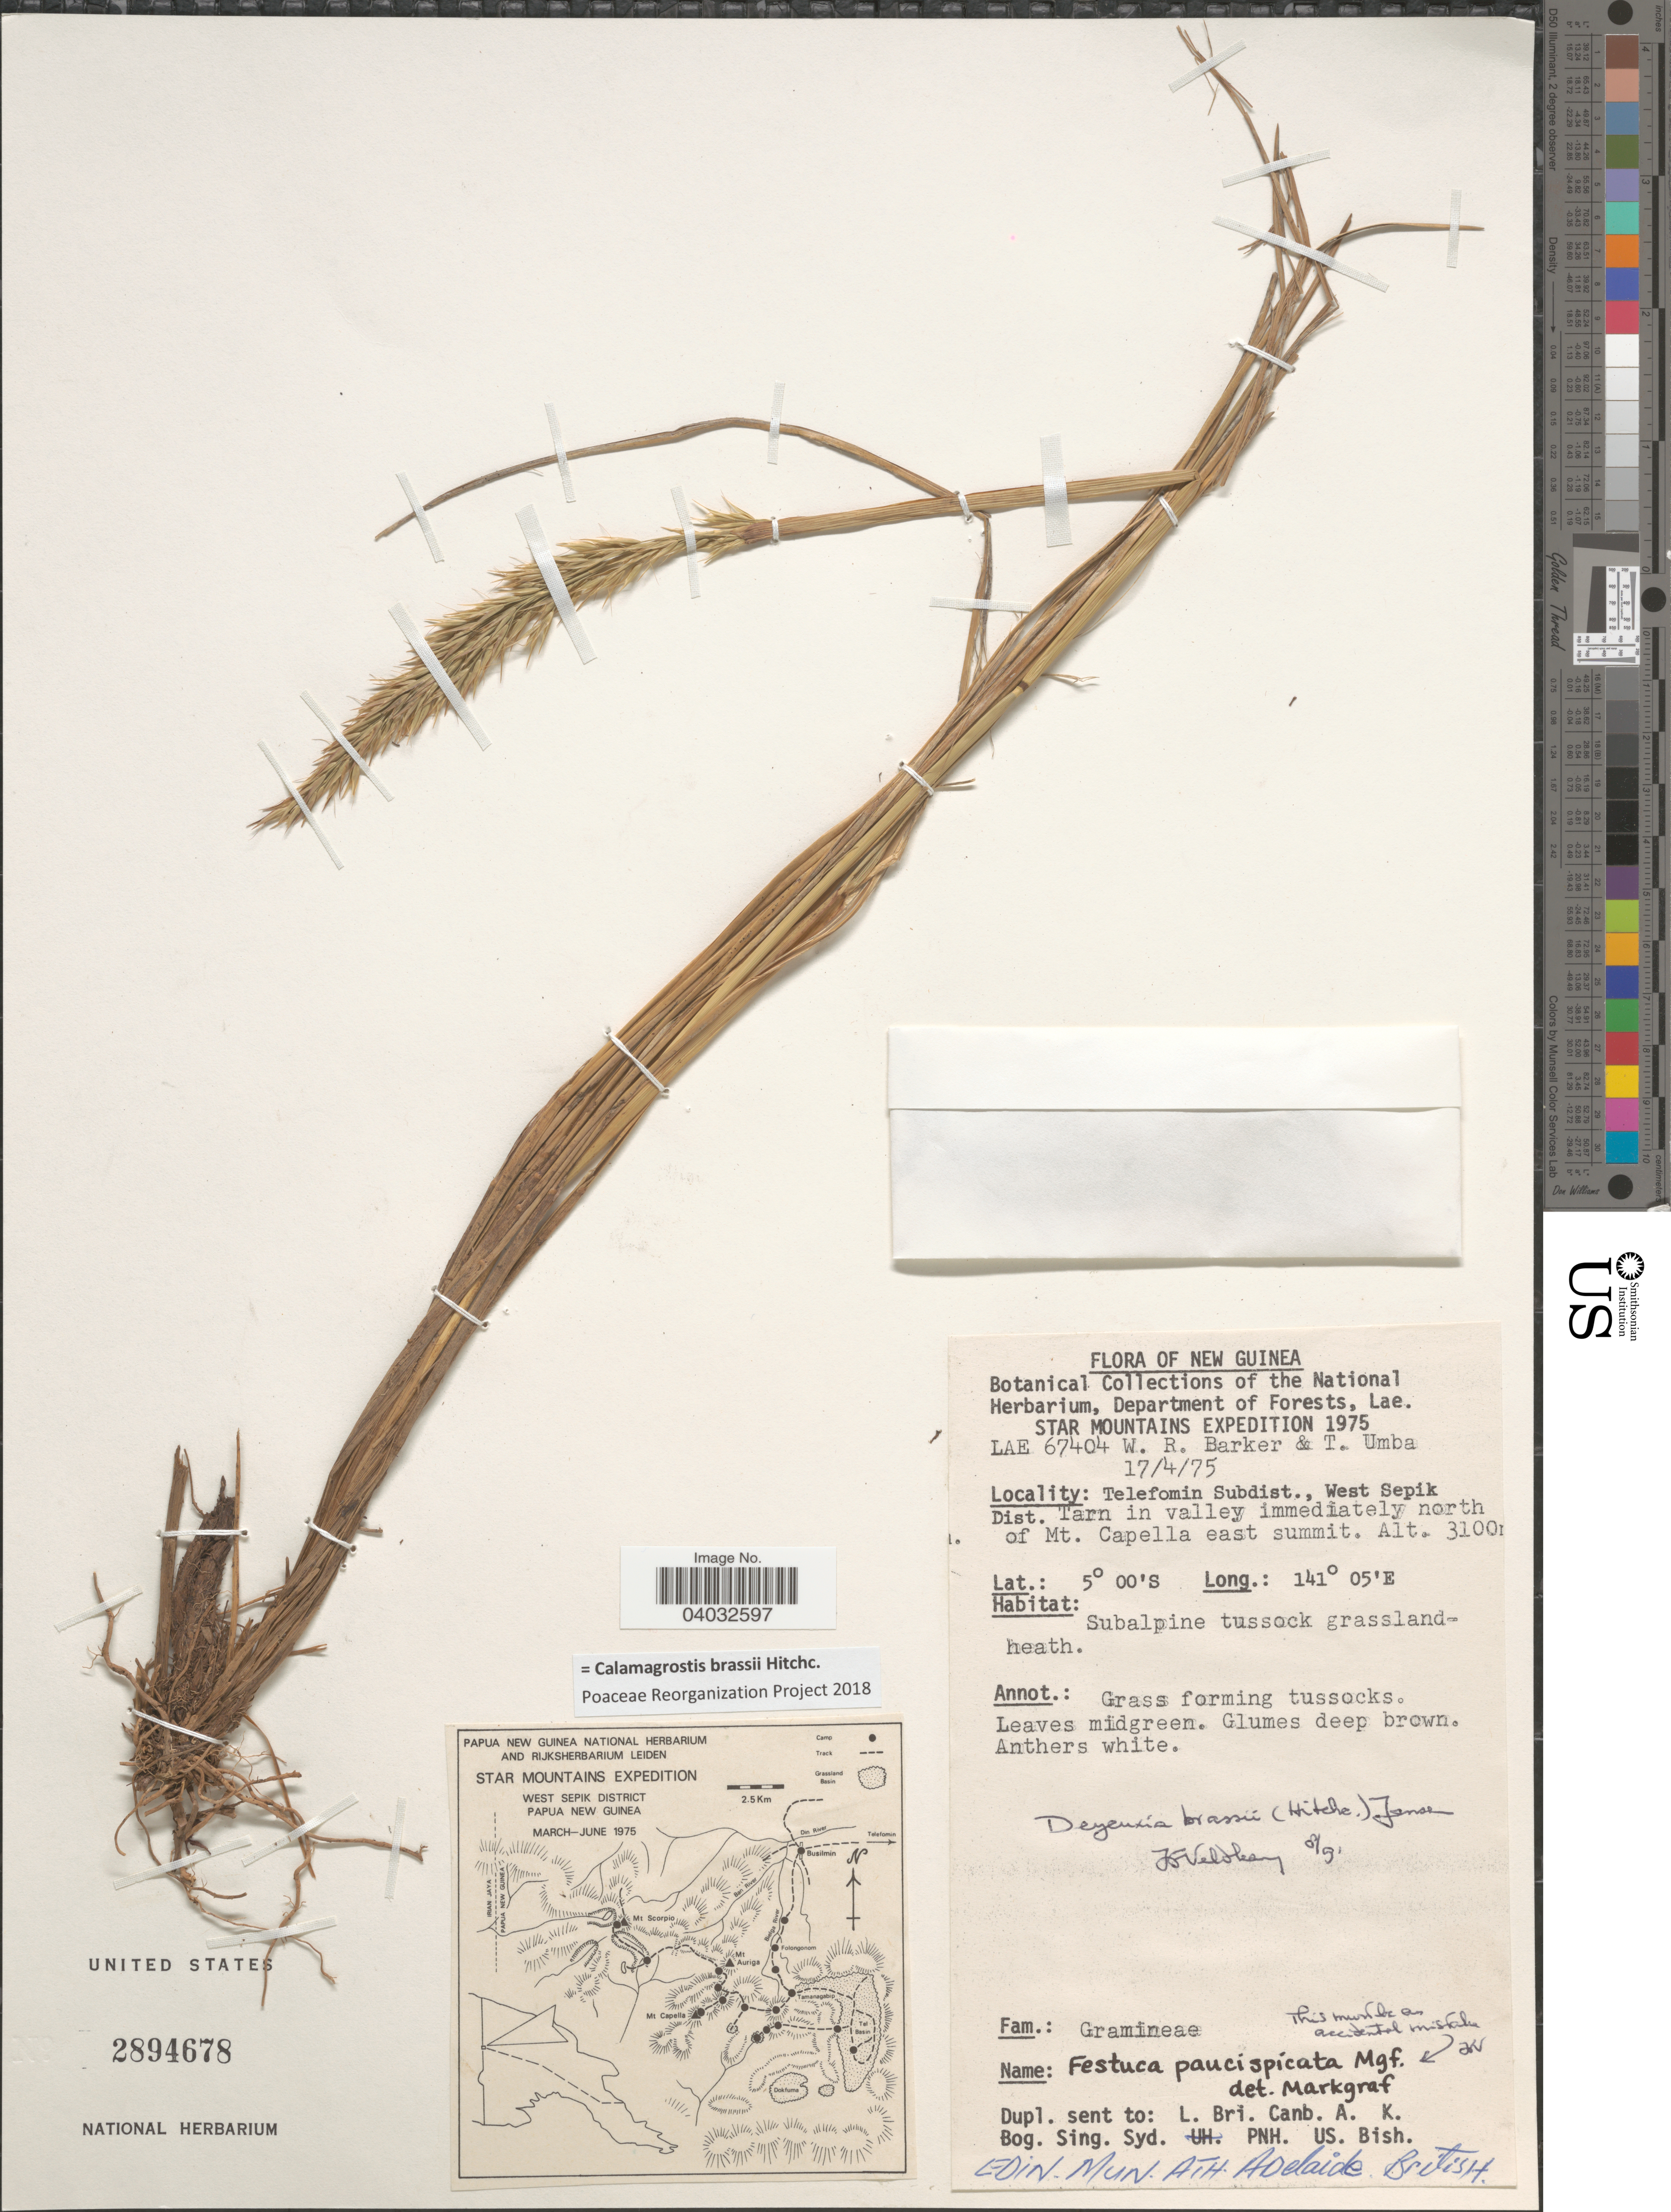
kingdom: Plantae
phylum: Tracheophyta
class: Liliopsida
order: Poales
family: Poaceae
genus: Calamagrostis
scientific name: Calamagrostis brassii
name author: Hitchc.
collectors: W. R. Barker & T. Umba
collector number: LAE67404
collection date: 1975-04-17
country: Papua New Guinea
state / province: Sandaun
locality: New Guinea. Telefomin Subdist., West Sepik Dist. Tarn in valley immediately north of Mt. Capella east summit.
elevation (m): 3100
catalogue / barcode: US 2894678